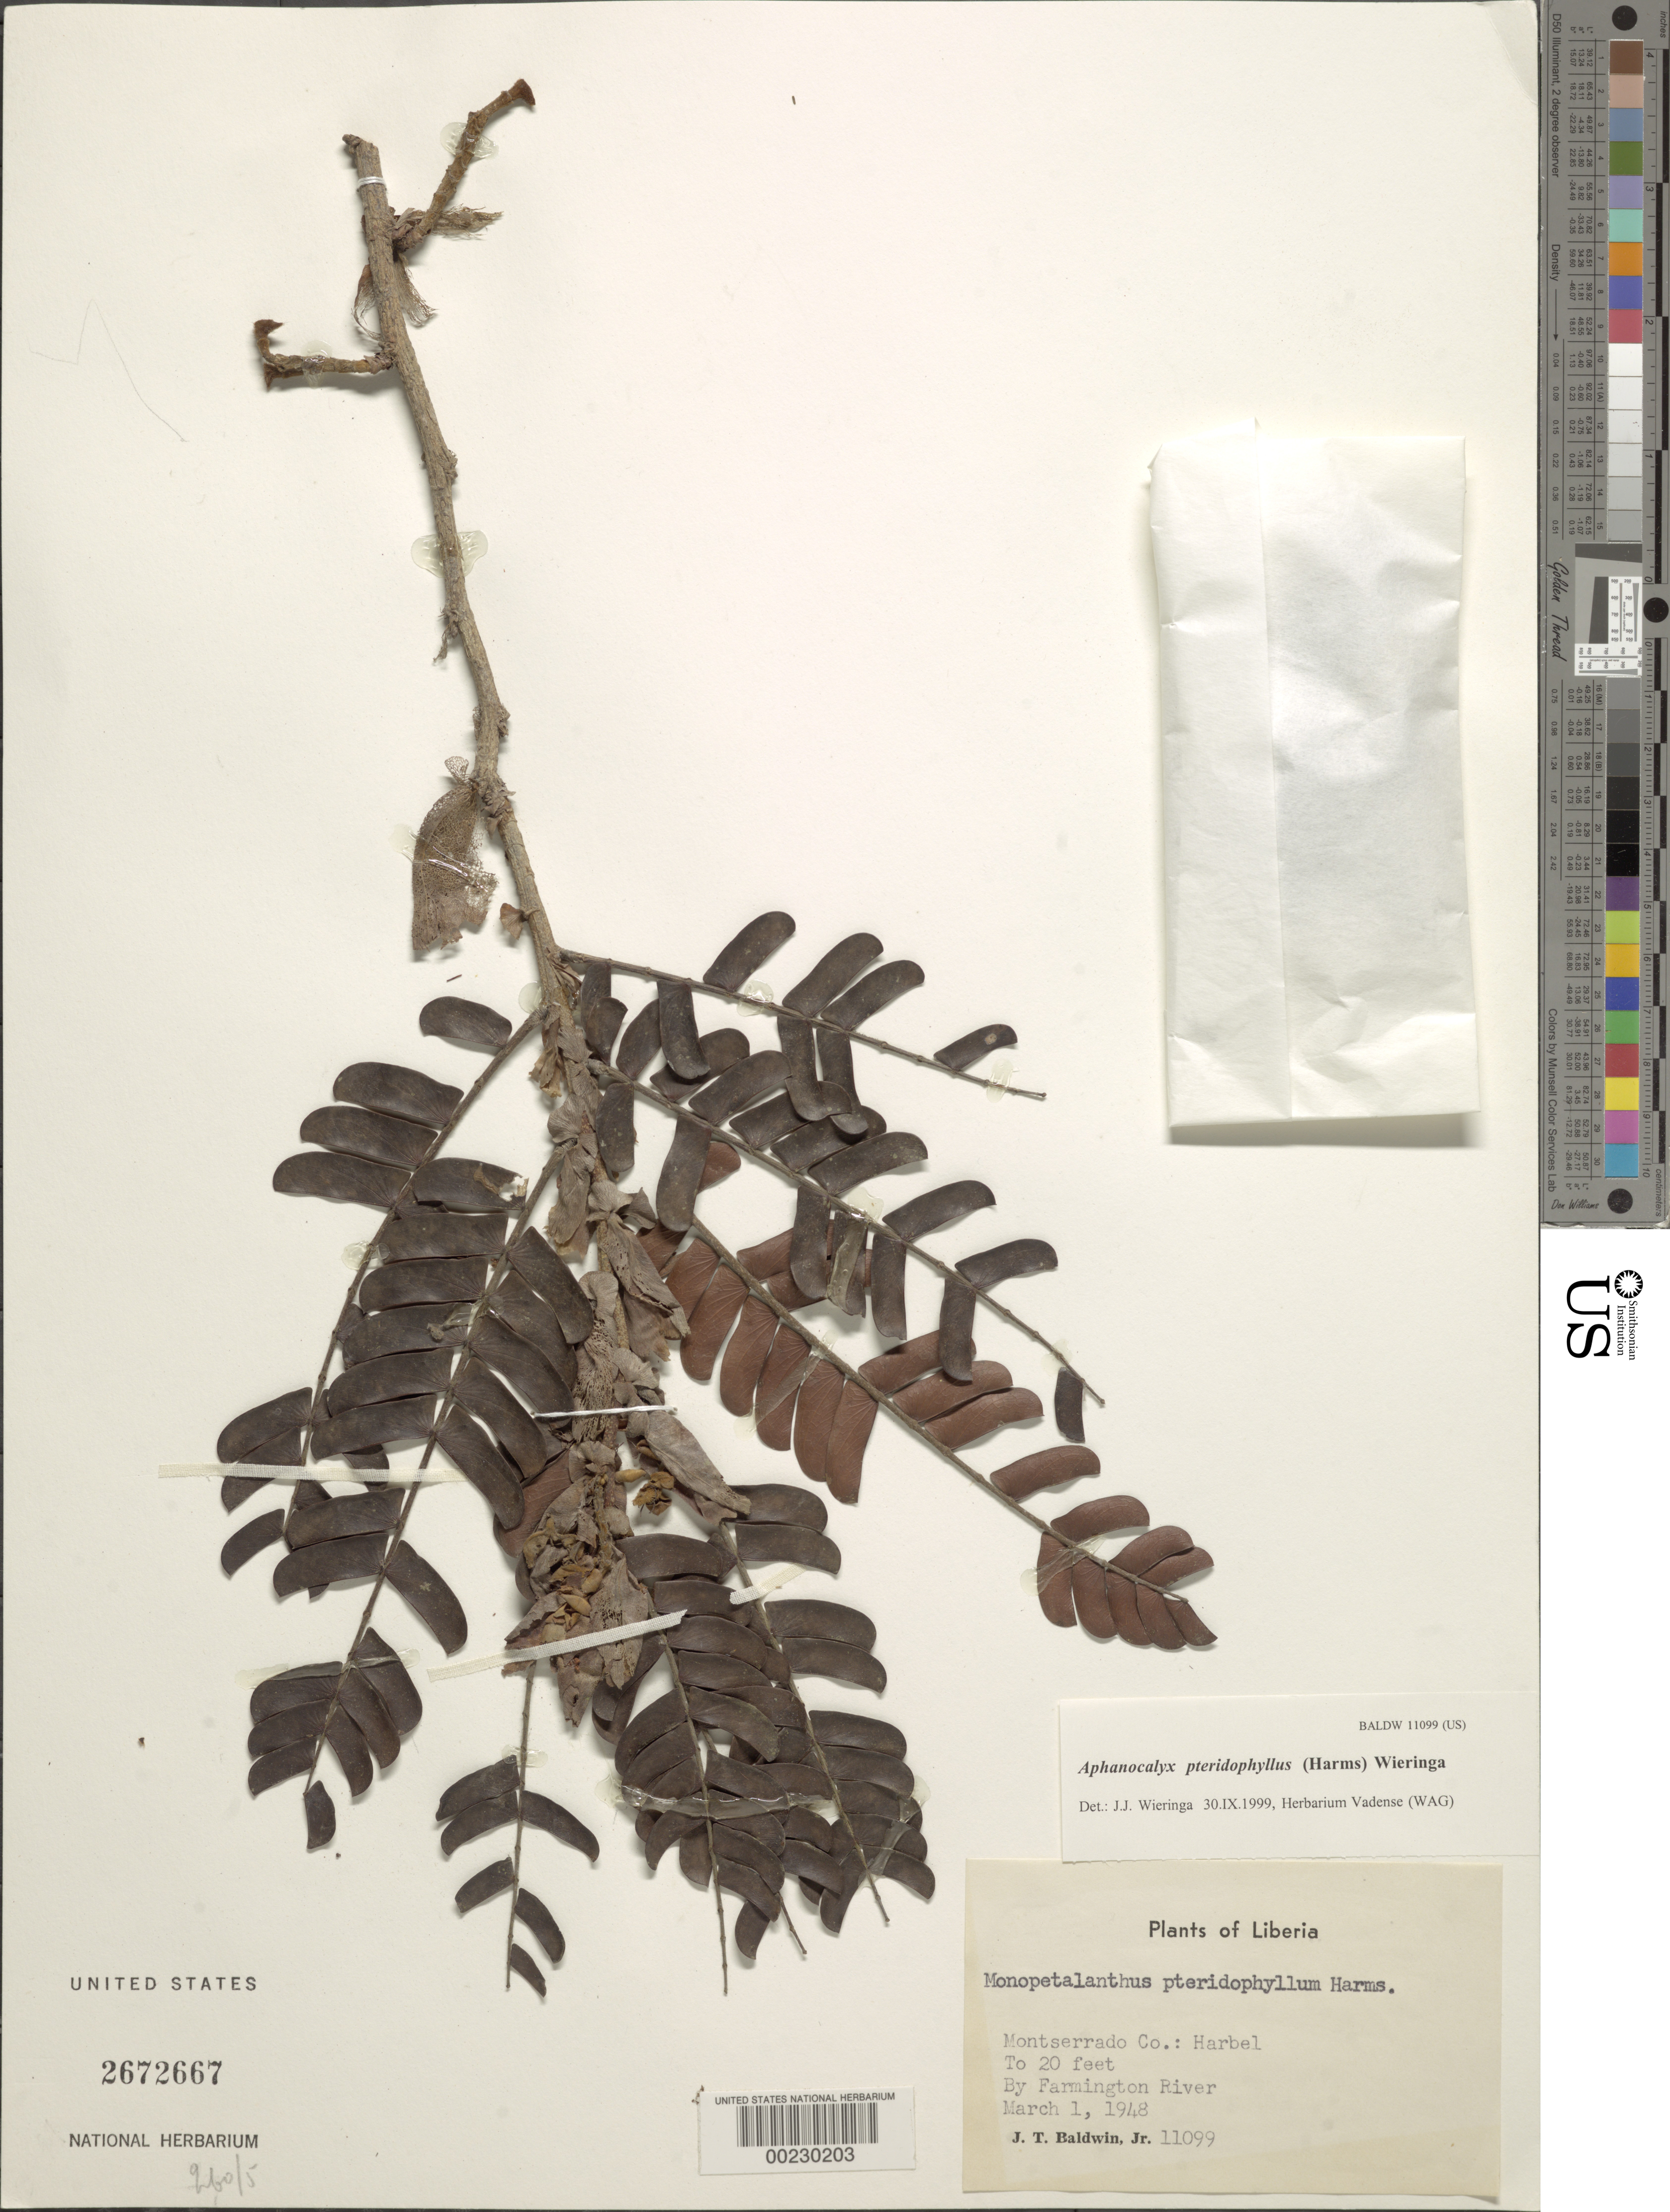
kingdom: Plantae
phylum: Tracheophyta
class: Magnoliopsida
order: Fabales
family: Fabaceae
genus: Aphanocalyx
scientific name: Aphanocalyx pteridophyllus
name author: (Harms) Wieringa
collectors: J. T. Baldwin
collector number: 11099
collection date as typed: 01 Mar 1948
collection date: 1948-03-01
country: Liberia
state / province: Montserrado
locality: Harbel, by Farmington River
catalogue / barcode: US 2672667